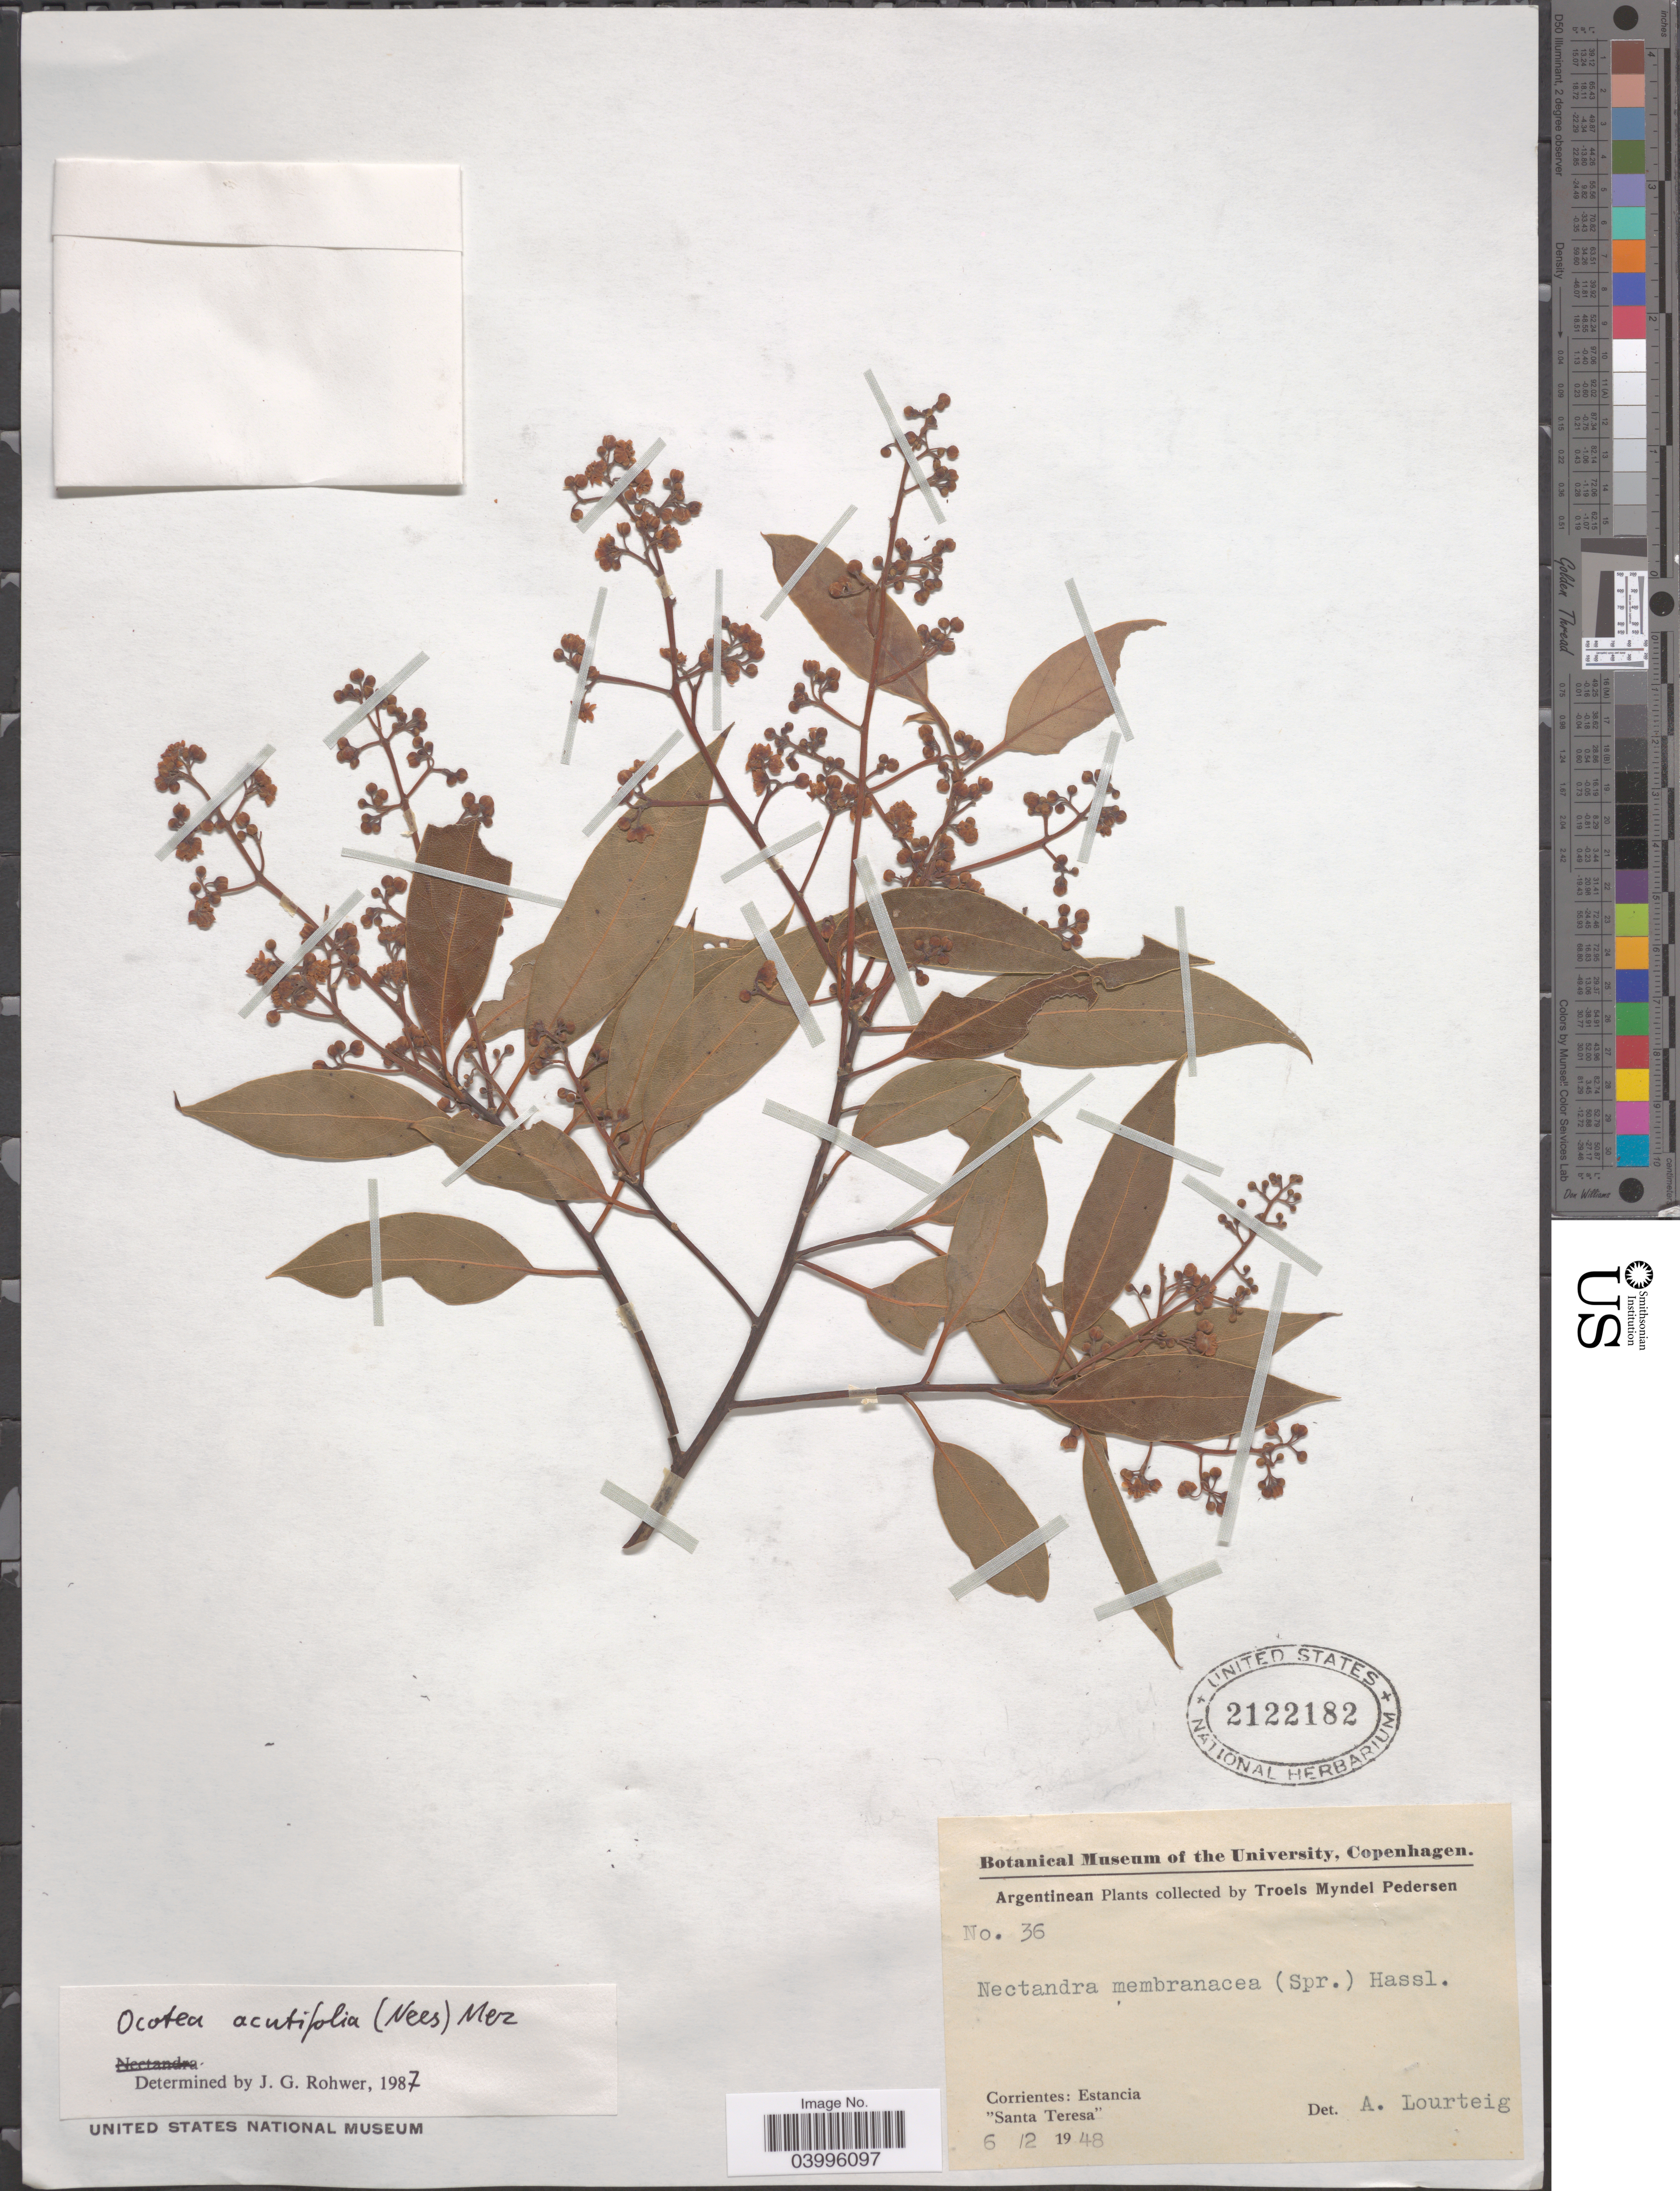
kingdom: Plantae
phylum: Tracheophyta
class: Magnoliopsida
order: Laurales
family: Lauraceae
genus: Ocotea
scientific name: Ocotea acutifolia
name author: (Nees) Mez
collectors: T. Pederson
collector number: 36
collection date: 1948-02-06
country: Argentina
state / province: Corrientes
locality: Santa Teresa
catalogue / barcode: US 2122182